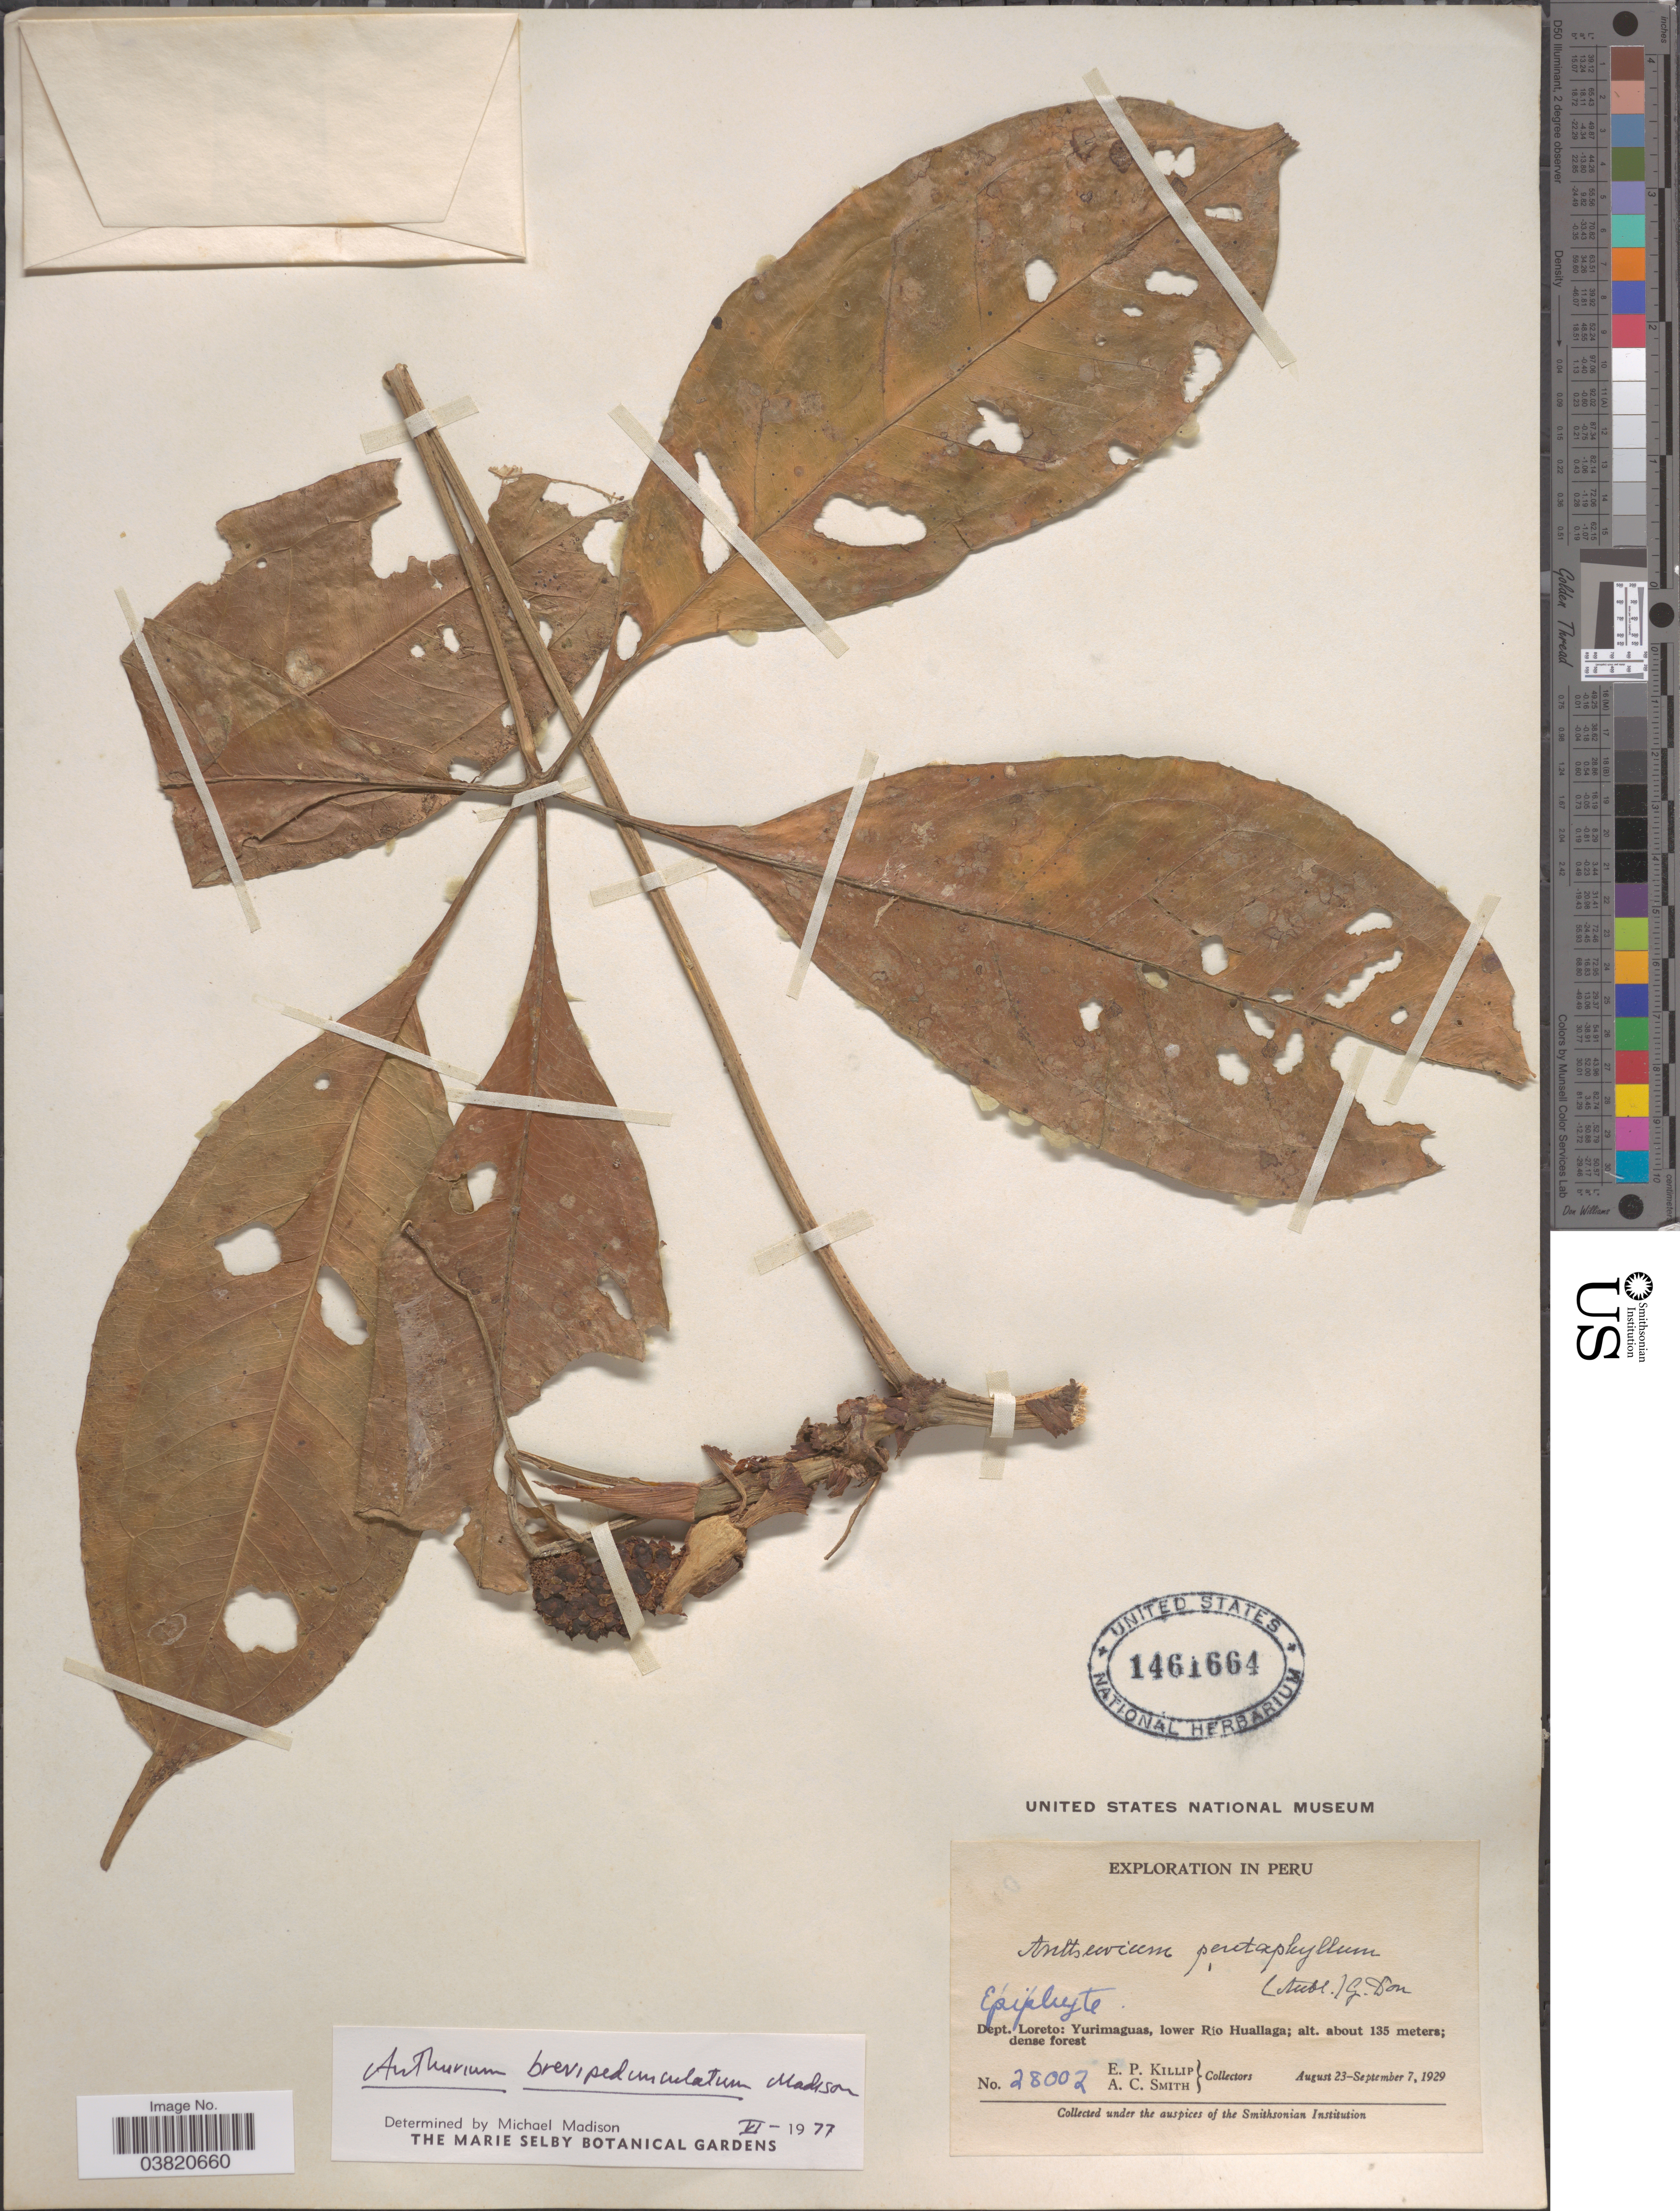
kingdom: Plantae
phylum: Tracheophyta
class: Liliopsida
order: Alismatales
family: Araceae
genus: Anthurium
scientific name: Anthurium brevipedunculatum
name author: Madison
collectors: E. P. Killip & A. C. Smith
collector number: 28002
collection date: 1929-08-23/1929-09-07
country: Peru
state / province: Loreto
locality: Dept. Loreto: Yurimaguas, lower Río Huallaga.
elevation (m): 135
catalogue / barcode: US 1461664